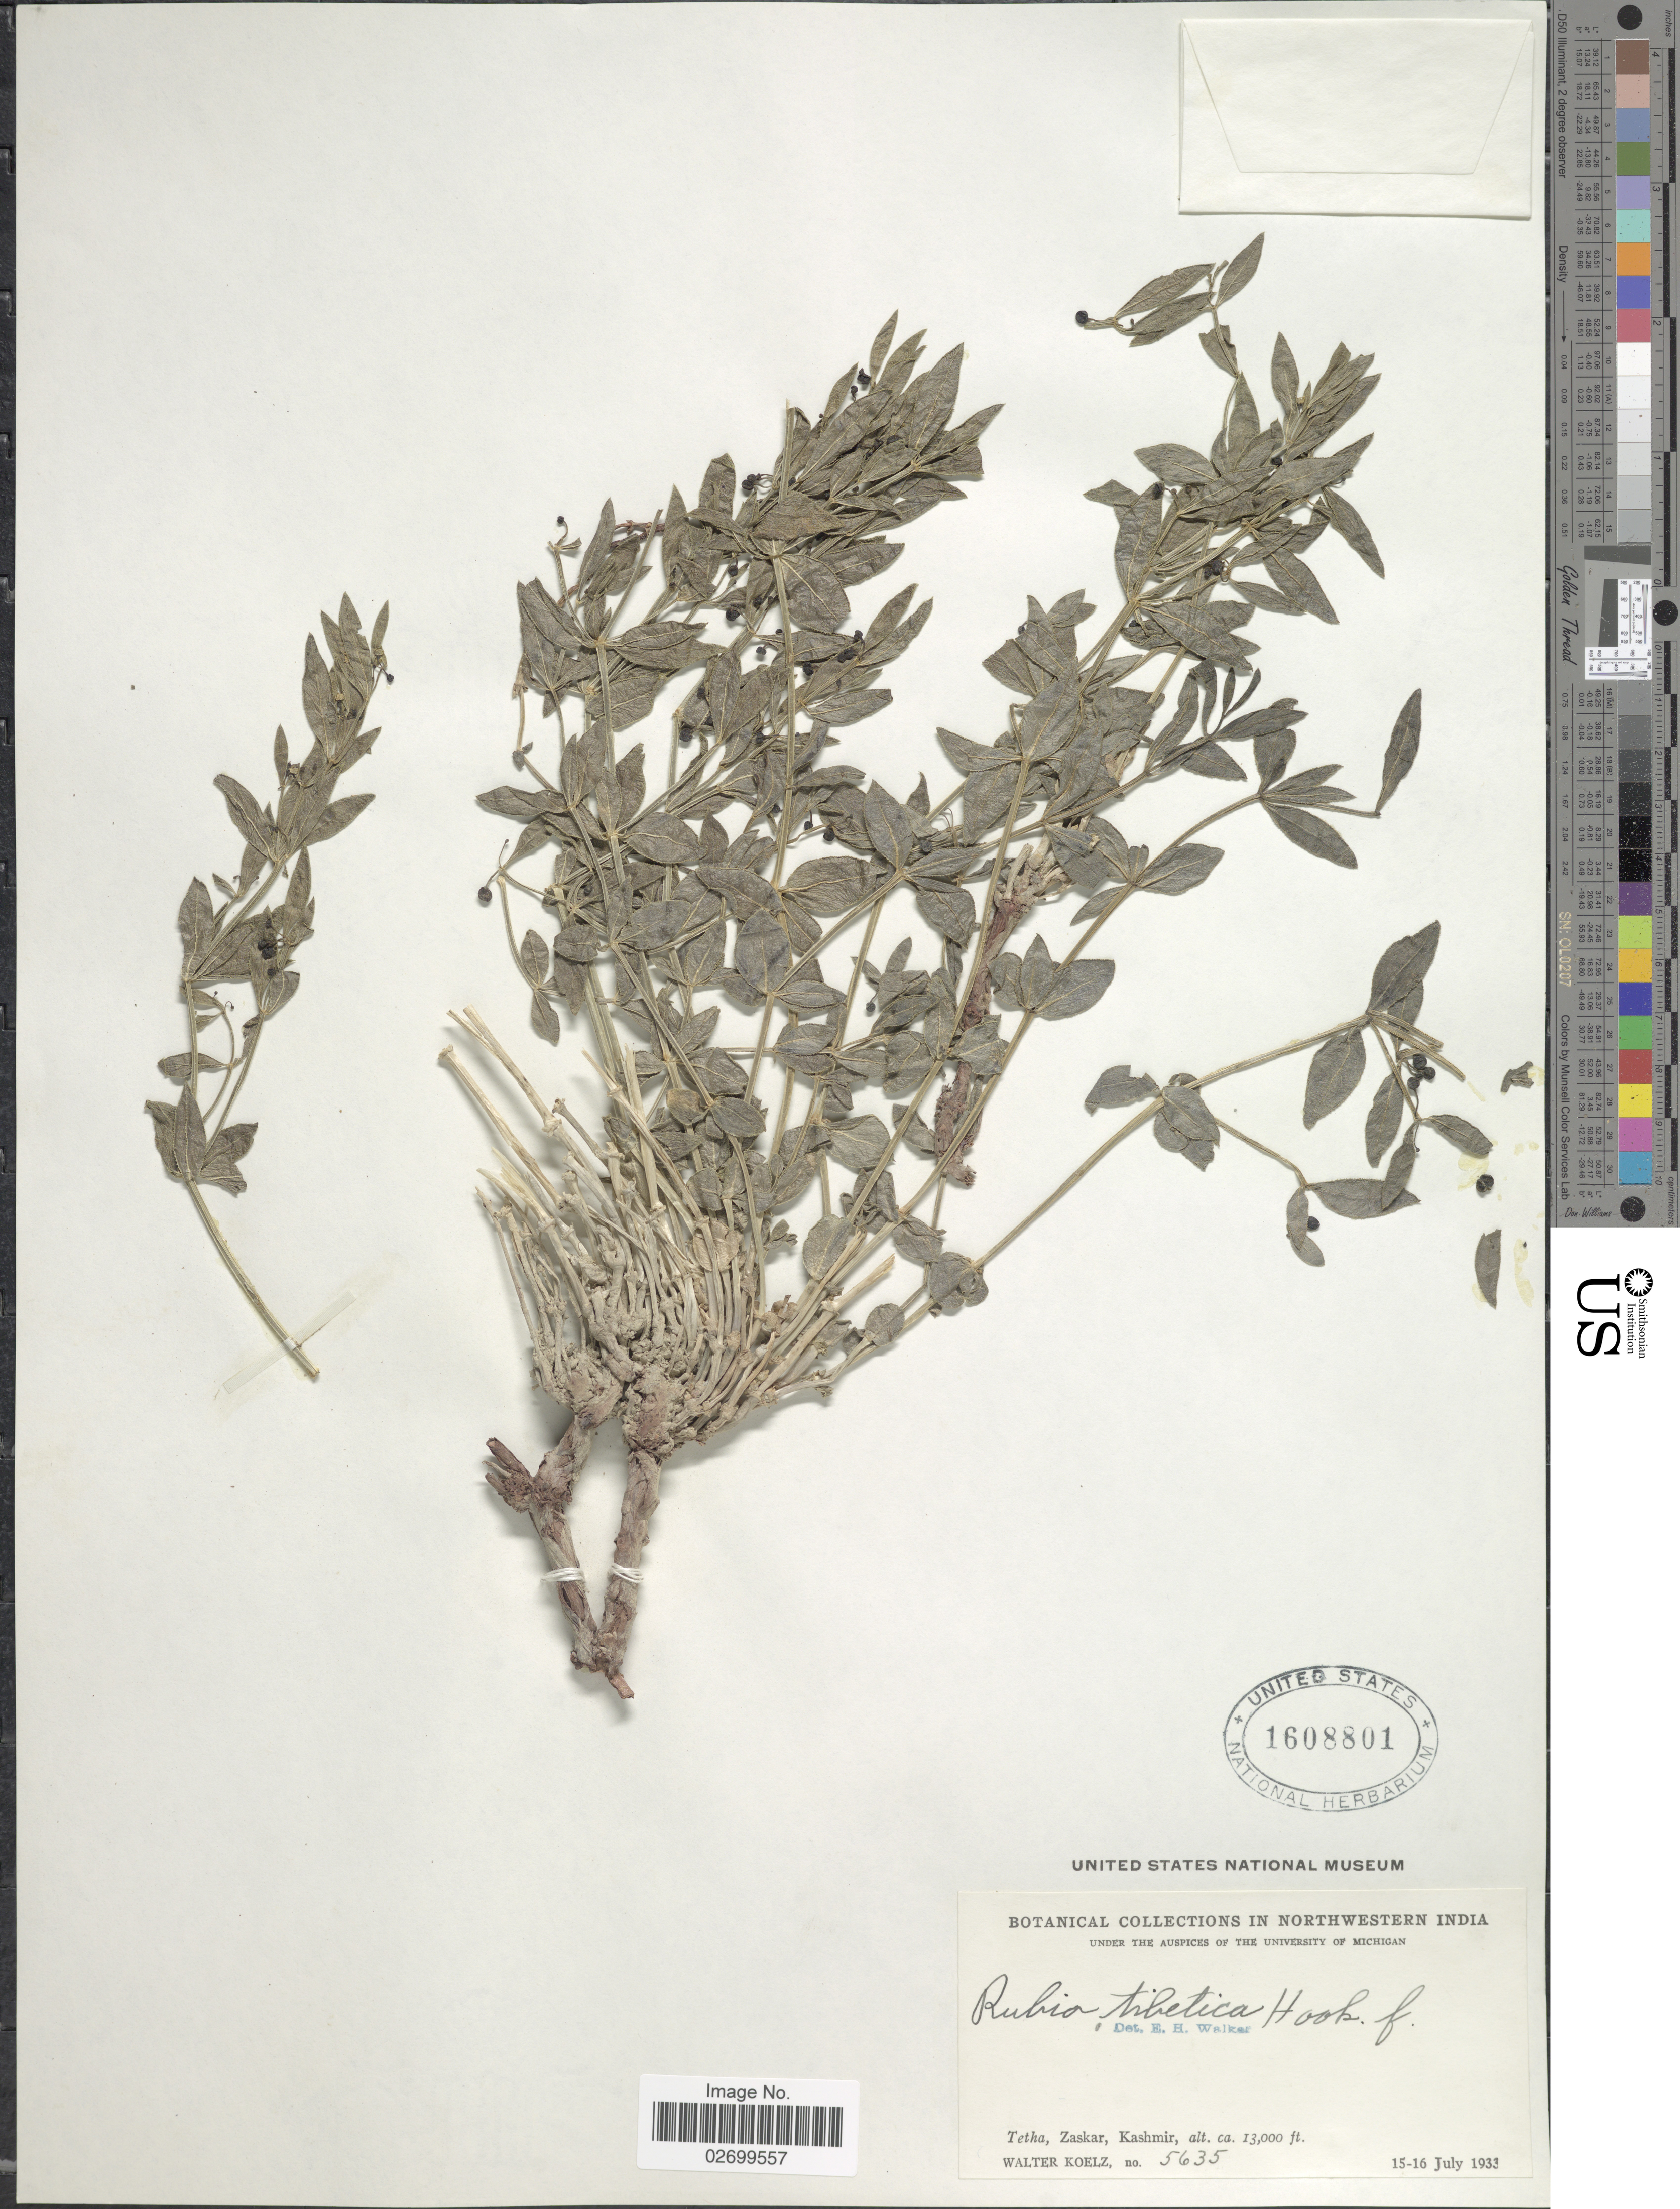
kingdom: Plantae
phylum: Tracheophyta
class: Magnoliopsida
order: Gentianales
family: Rubiaceae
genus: Rubia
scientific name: Rubia tibetica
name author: Hook. f.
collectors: W. N. Koelz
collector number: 5635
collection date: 1933-07-15/1933-07-16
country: India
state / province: Jammu and Kashmir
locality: Northwestern India, Tetha, Zaskar, Kashmir.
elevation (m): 3962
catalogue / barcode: US 1608801